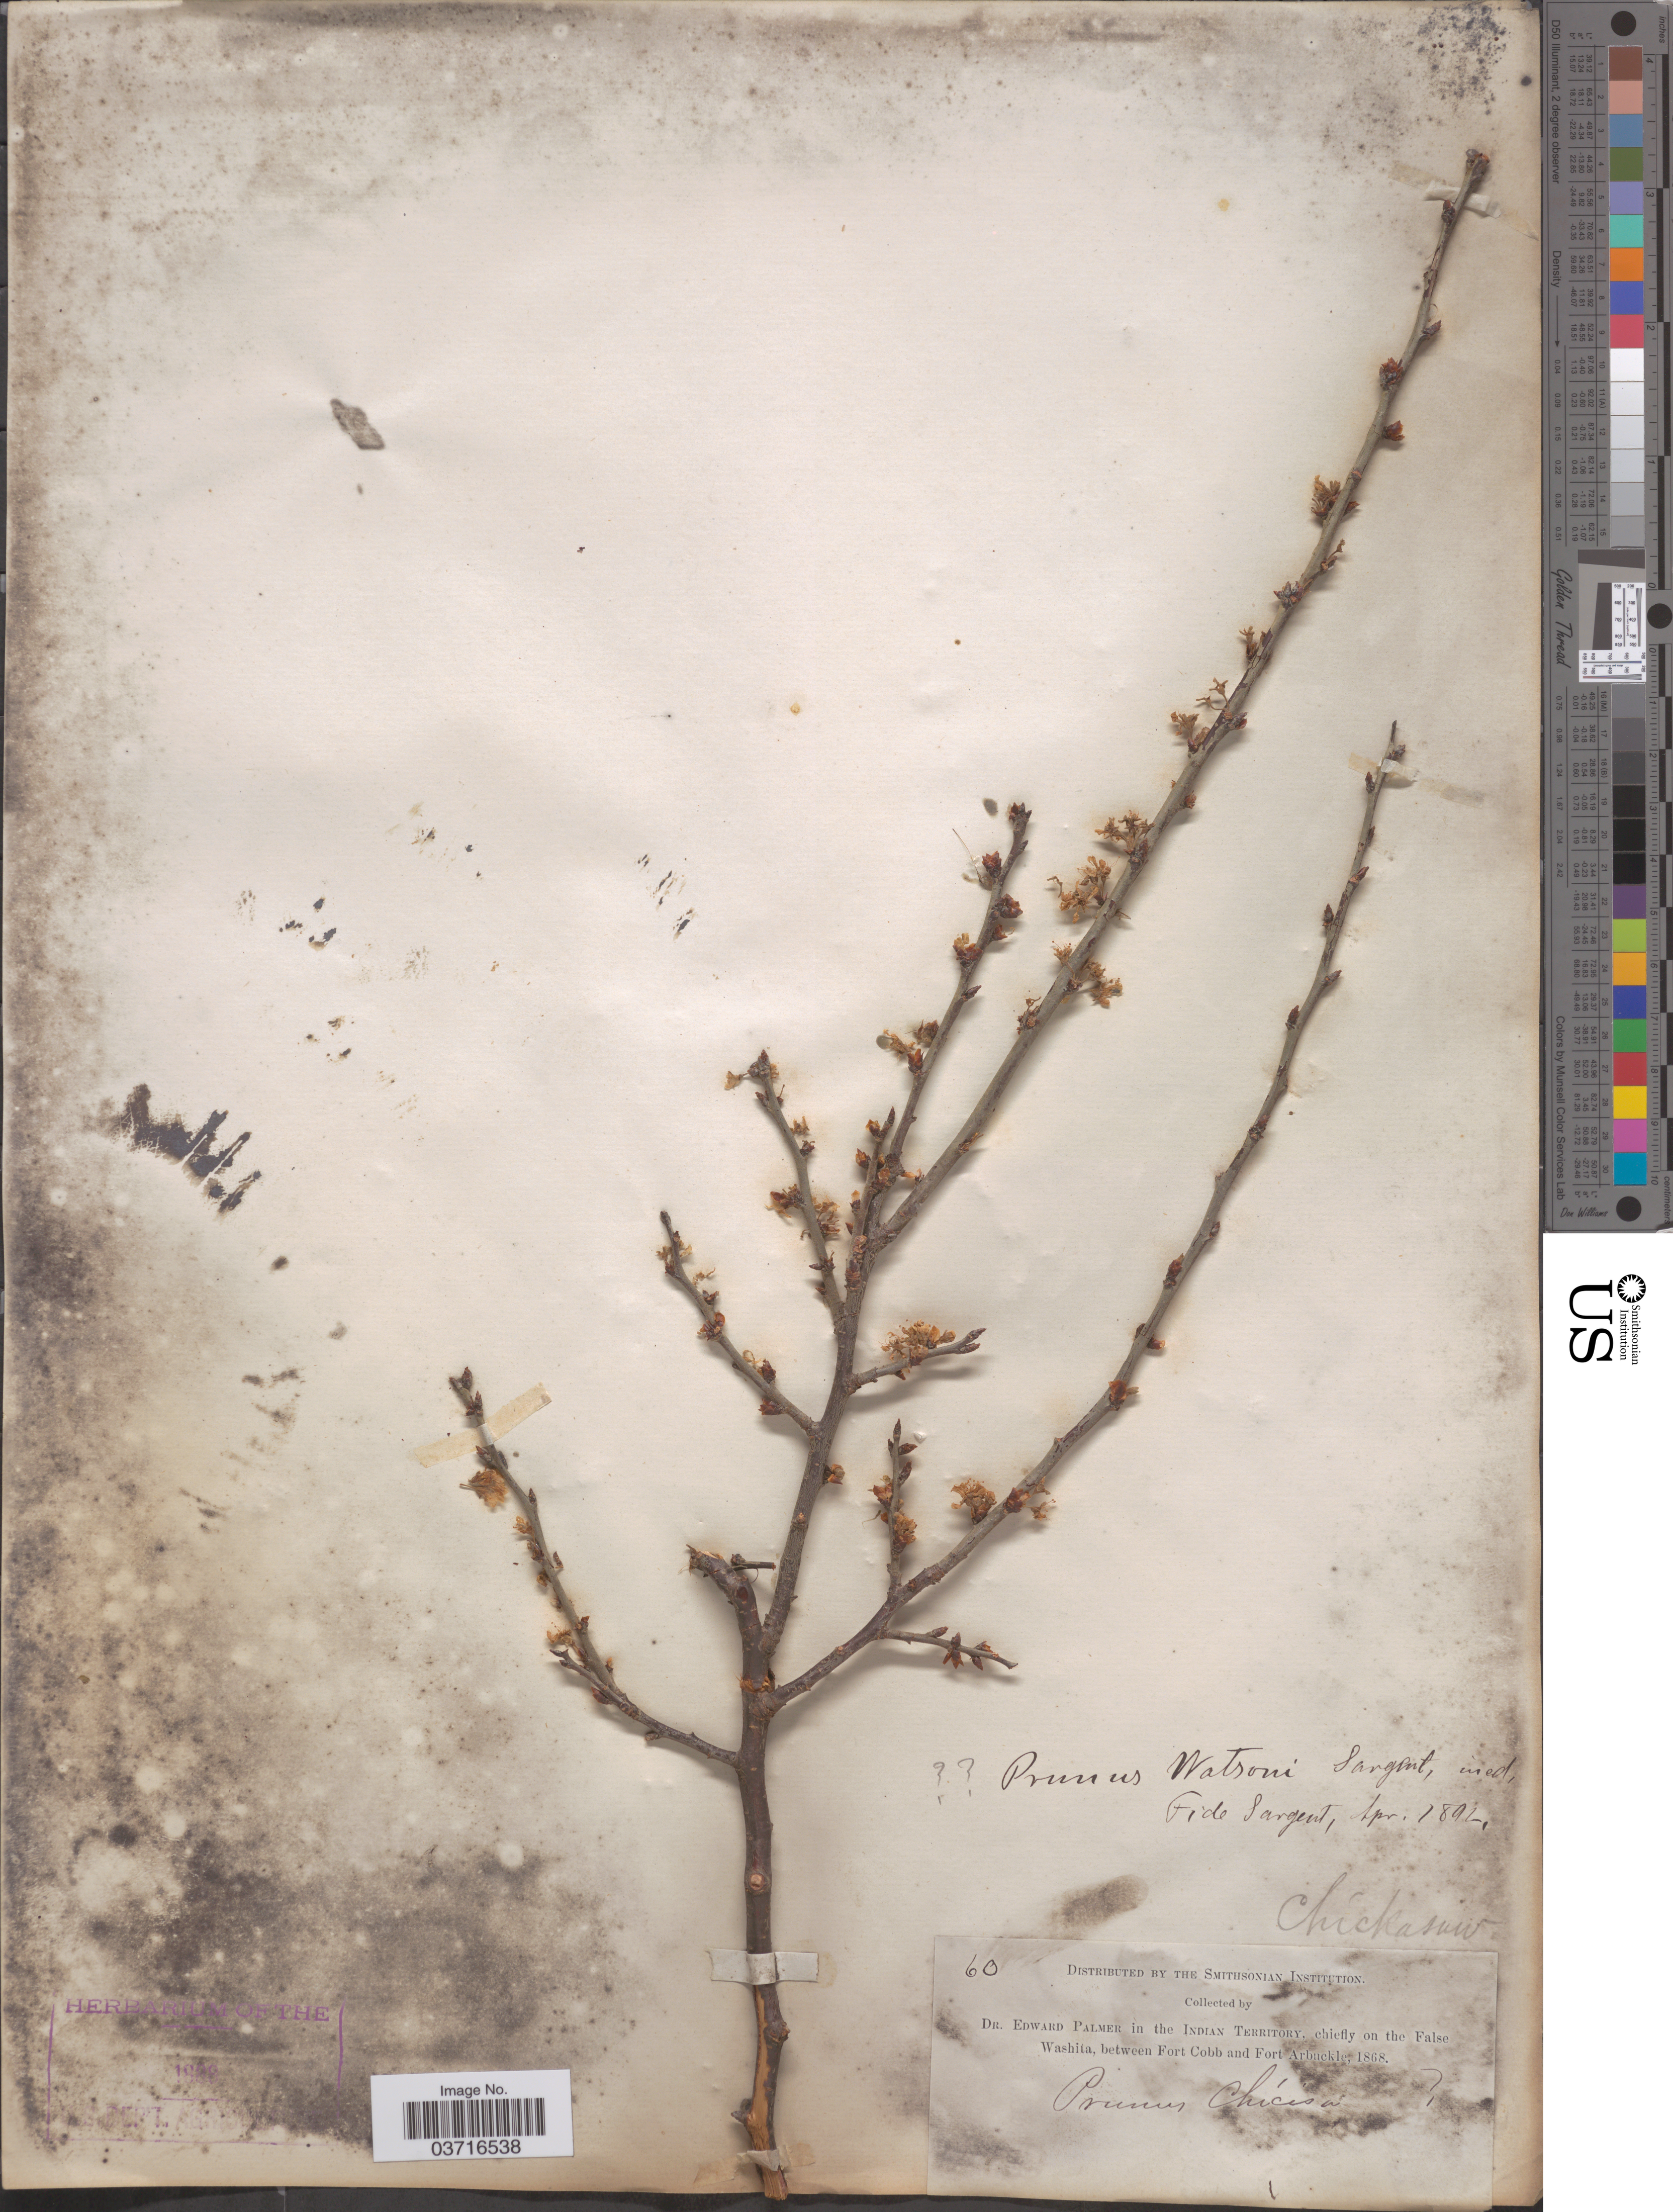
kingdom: Plantae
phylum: Tracheophyta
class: Magnoliopsida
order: Rosales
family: Rosaceae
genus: Prunus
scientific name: Prunus watsonii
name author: Sarg.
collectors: E. Palmer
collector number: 60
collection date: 1868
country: United States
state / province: Oklahoma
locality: Chickasaw [unsure placement]. Indian Territory, chiefly on the False Washita, between Fort Cobb and Fort Arbuckle.